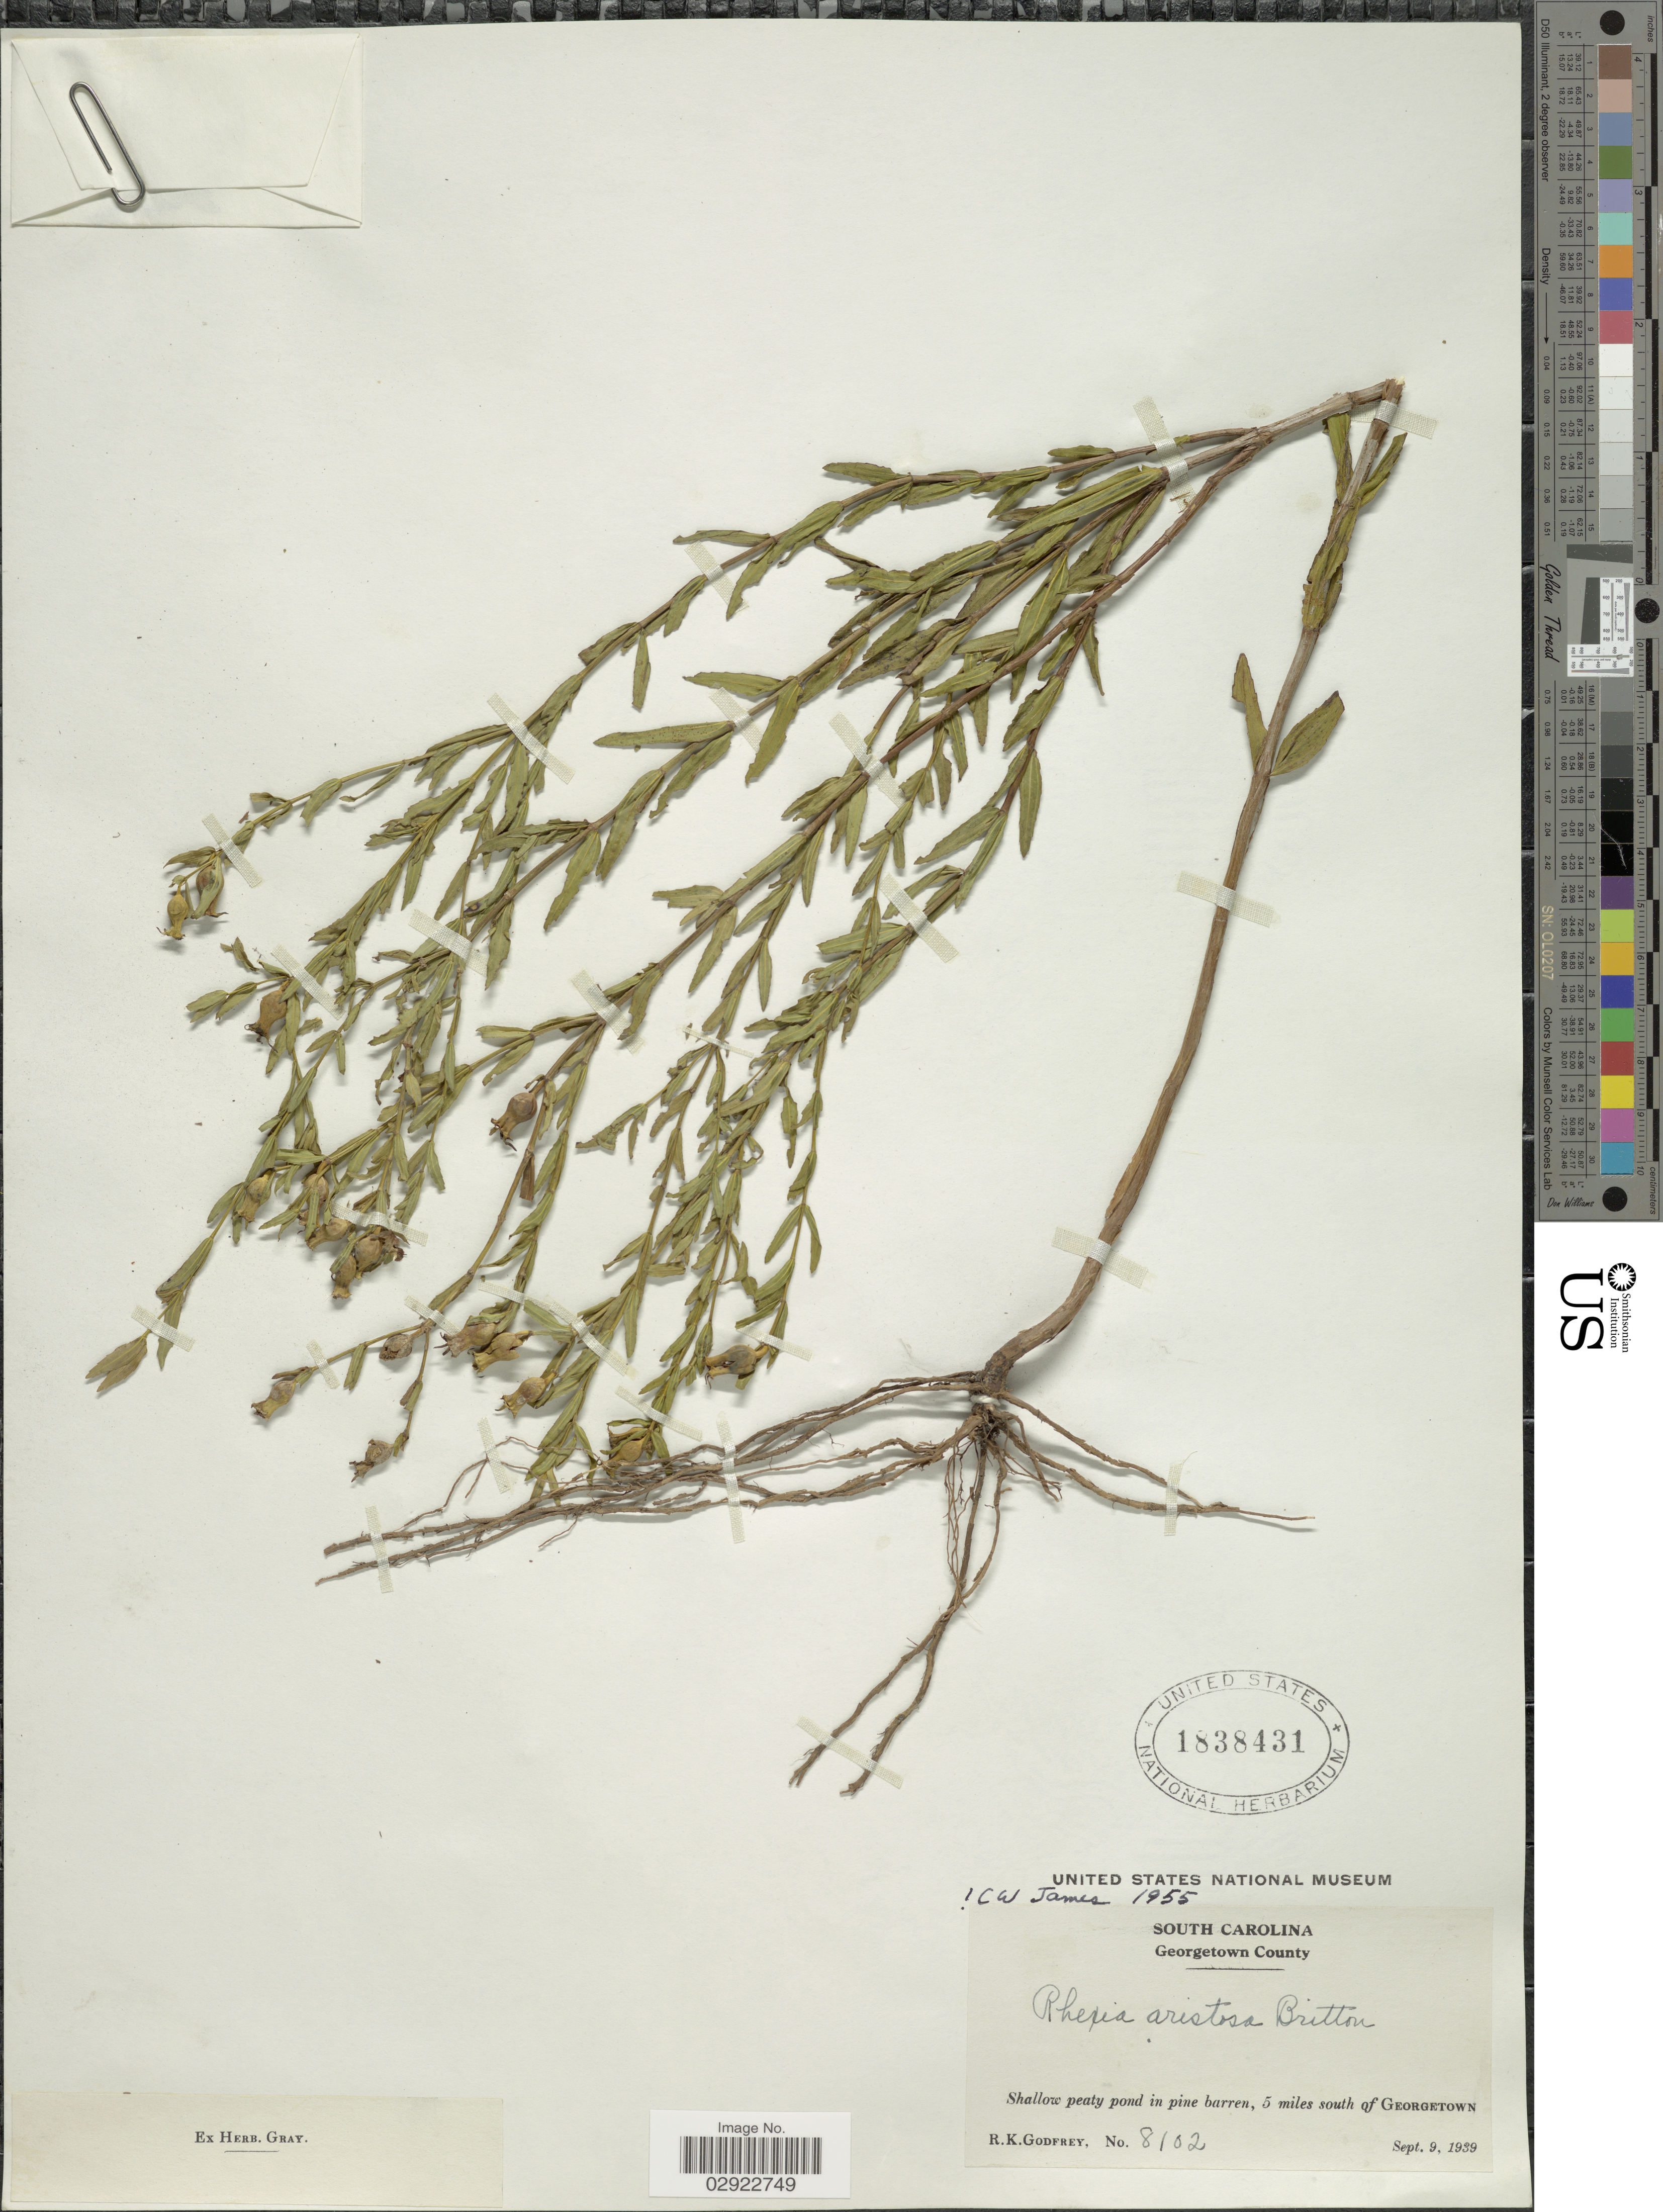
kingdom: Plantae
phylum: Tracheophyta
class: Magnoliopsida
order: Myrtales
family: Melastomataceae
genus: Rhexia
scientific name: Rhexia aristosa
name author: Britton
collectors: R. K. Godfrey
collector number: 8102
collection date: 1939-09-09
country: United States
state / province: South Carolina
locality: Georgetown County. 5 miles south of Georgetown.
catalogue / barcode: US 1838431